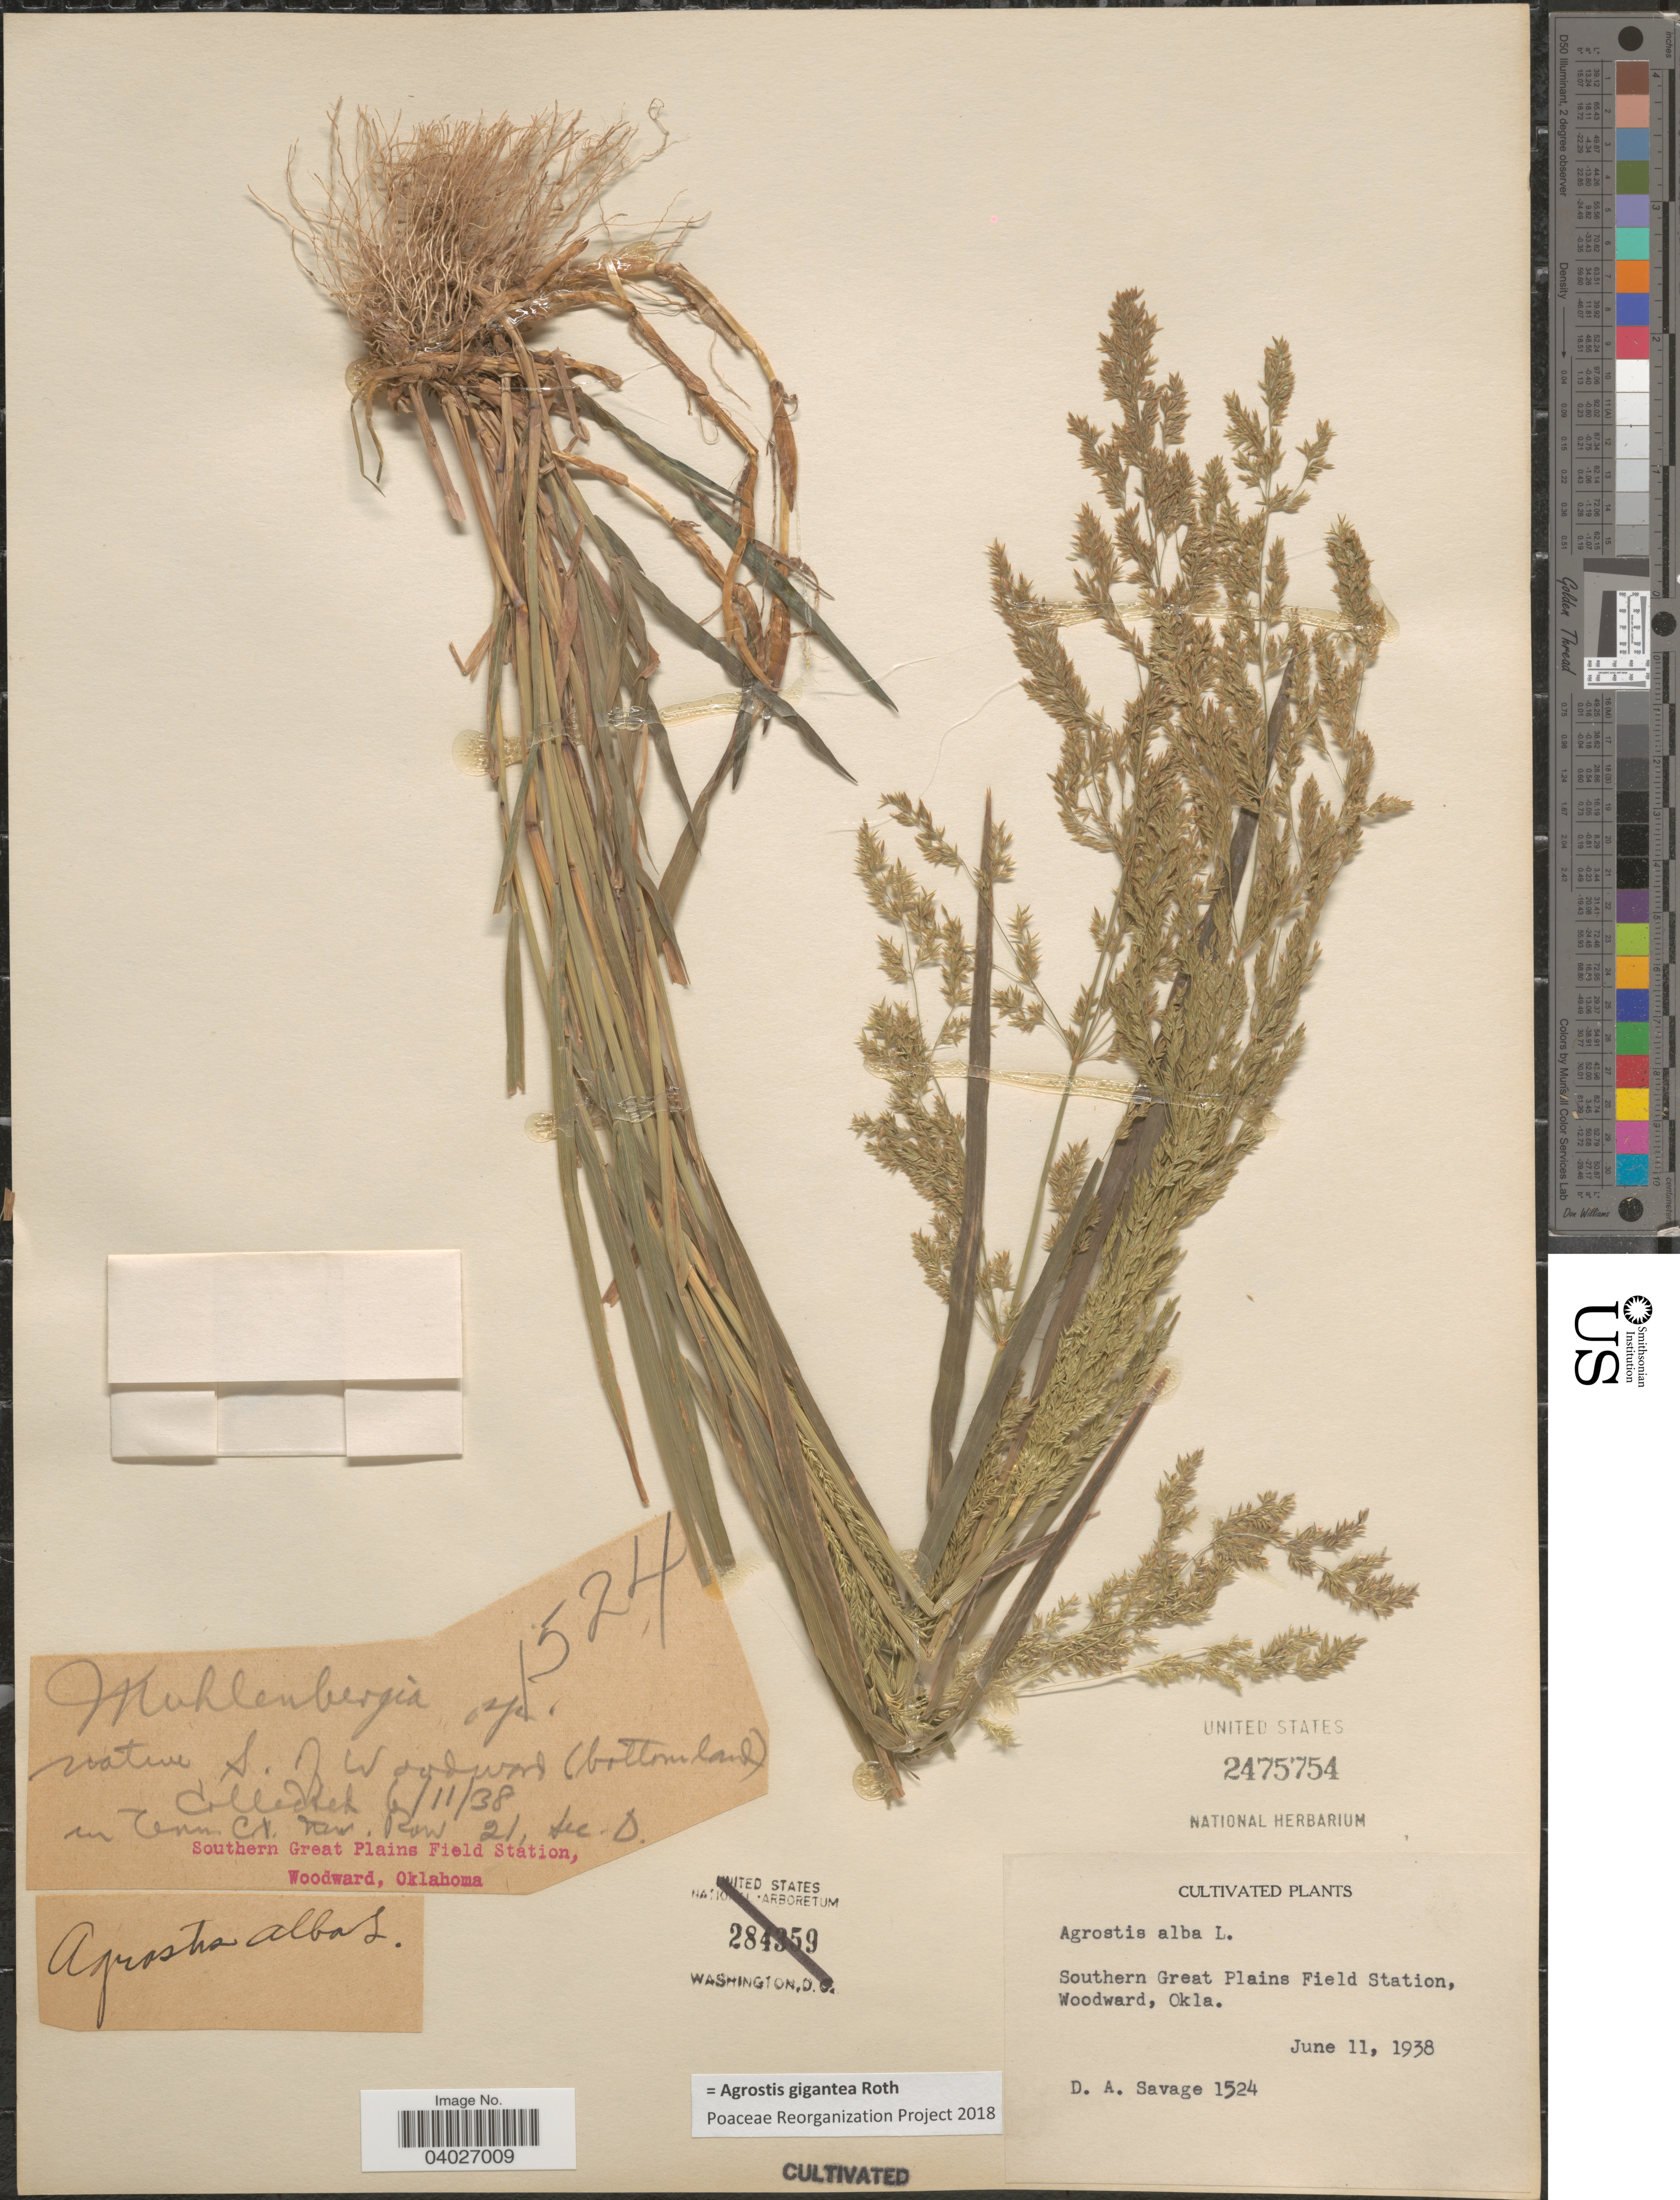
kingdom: Plantae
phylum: Tracheophyta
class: Liliopsida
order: Poales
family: Poaceae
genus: Agrostis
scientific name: Agrostis gigantea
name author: Roth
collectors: D. Savage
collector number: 1524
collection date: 1938-06-11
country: United States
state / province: Oklahoma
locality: Southern Great Plains Field Station, Woodward.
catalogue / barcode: US 2475754